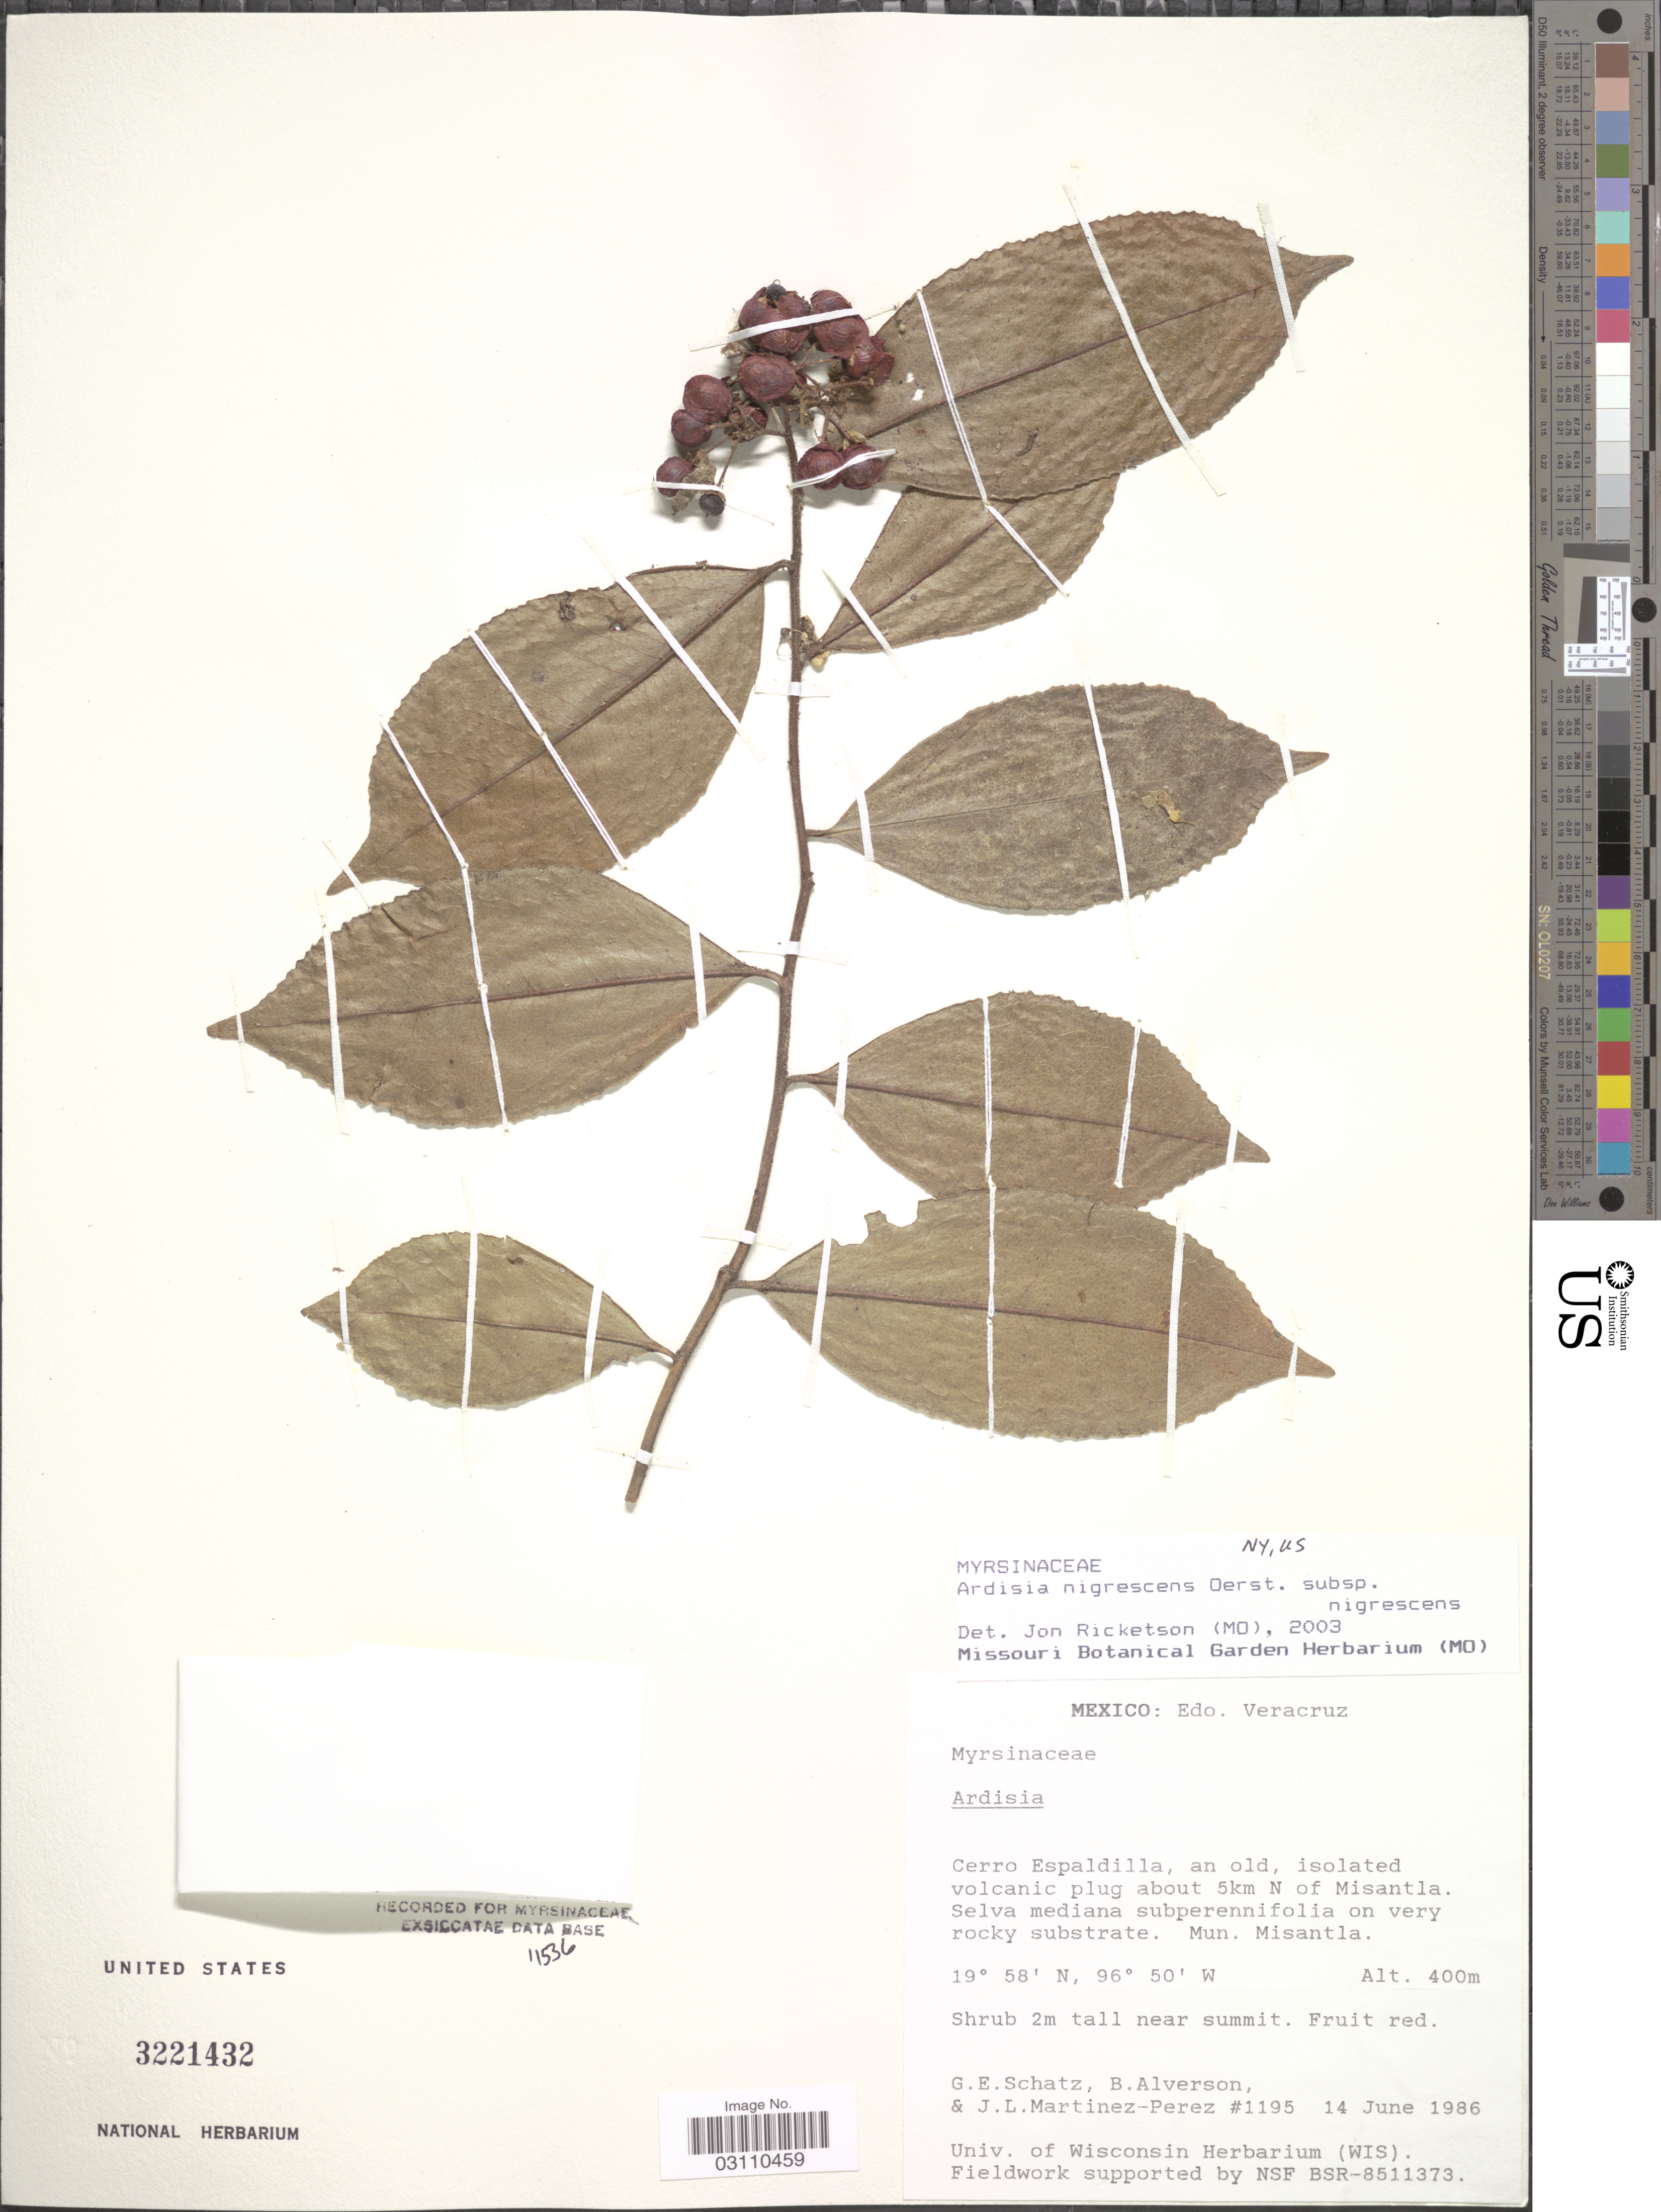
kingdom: Plantae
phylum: Tracheophyta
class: Magnoliopsida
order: Ericales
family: Primulaceae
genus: Ardisia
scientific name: Ardisia nigrescens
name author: Oerst.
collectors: G. Schatz, Alverson, B. & Martinez-Perez, J. L.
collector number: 1195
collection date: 1986-06-14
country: Mexico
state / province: Veracruz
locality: Edo. Veracruz. Cerro Espaldilla, an old, isolated volcanic plug about 5km N of Misantla. Mun. Misantla.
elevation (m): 400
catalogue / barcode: US 3221432